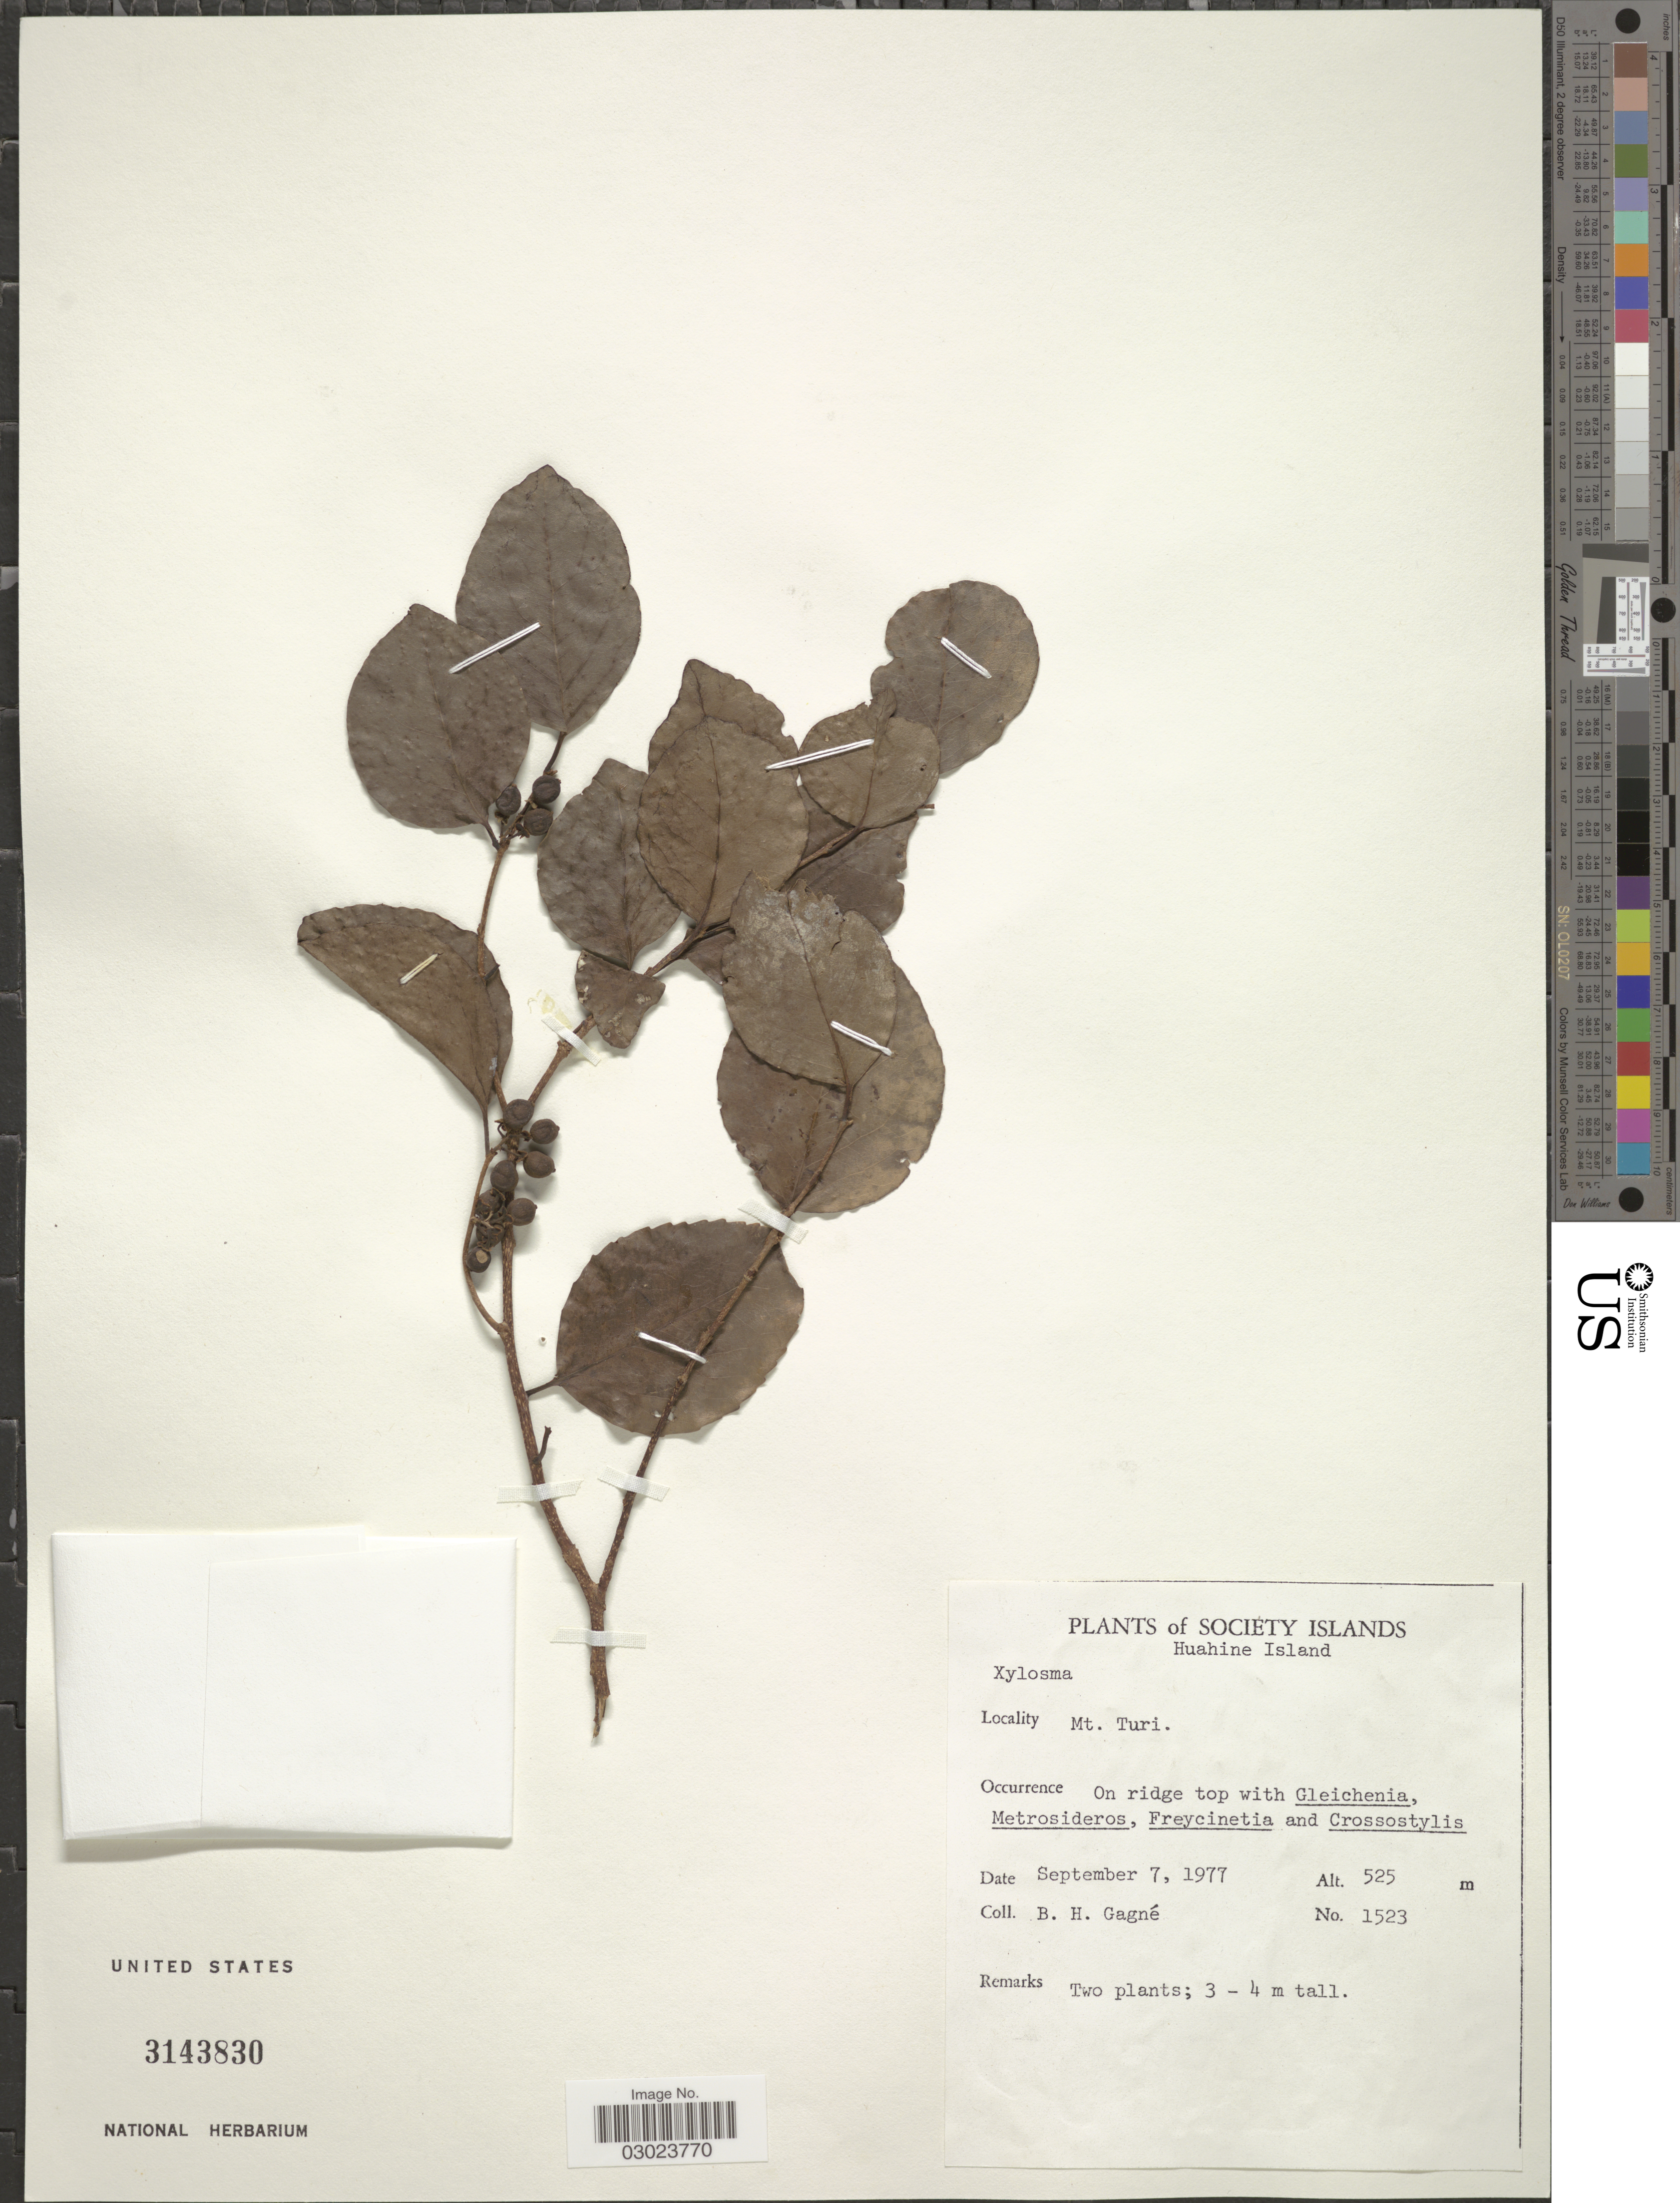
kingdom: Plantae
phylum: Tracheophyta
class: Magnoliopsida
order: Malpighiales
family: Salicaceae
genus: Xylosma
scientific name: Xylosma sp.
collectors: B. H. Gagné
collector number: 1523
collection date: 1977-09-07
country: French Polynesia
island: Huahine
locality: Society Islands. Huahine Island. Mt. Turi.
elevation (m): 525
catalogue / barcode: US 3143830